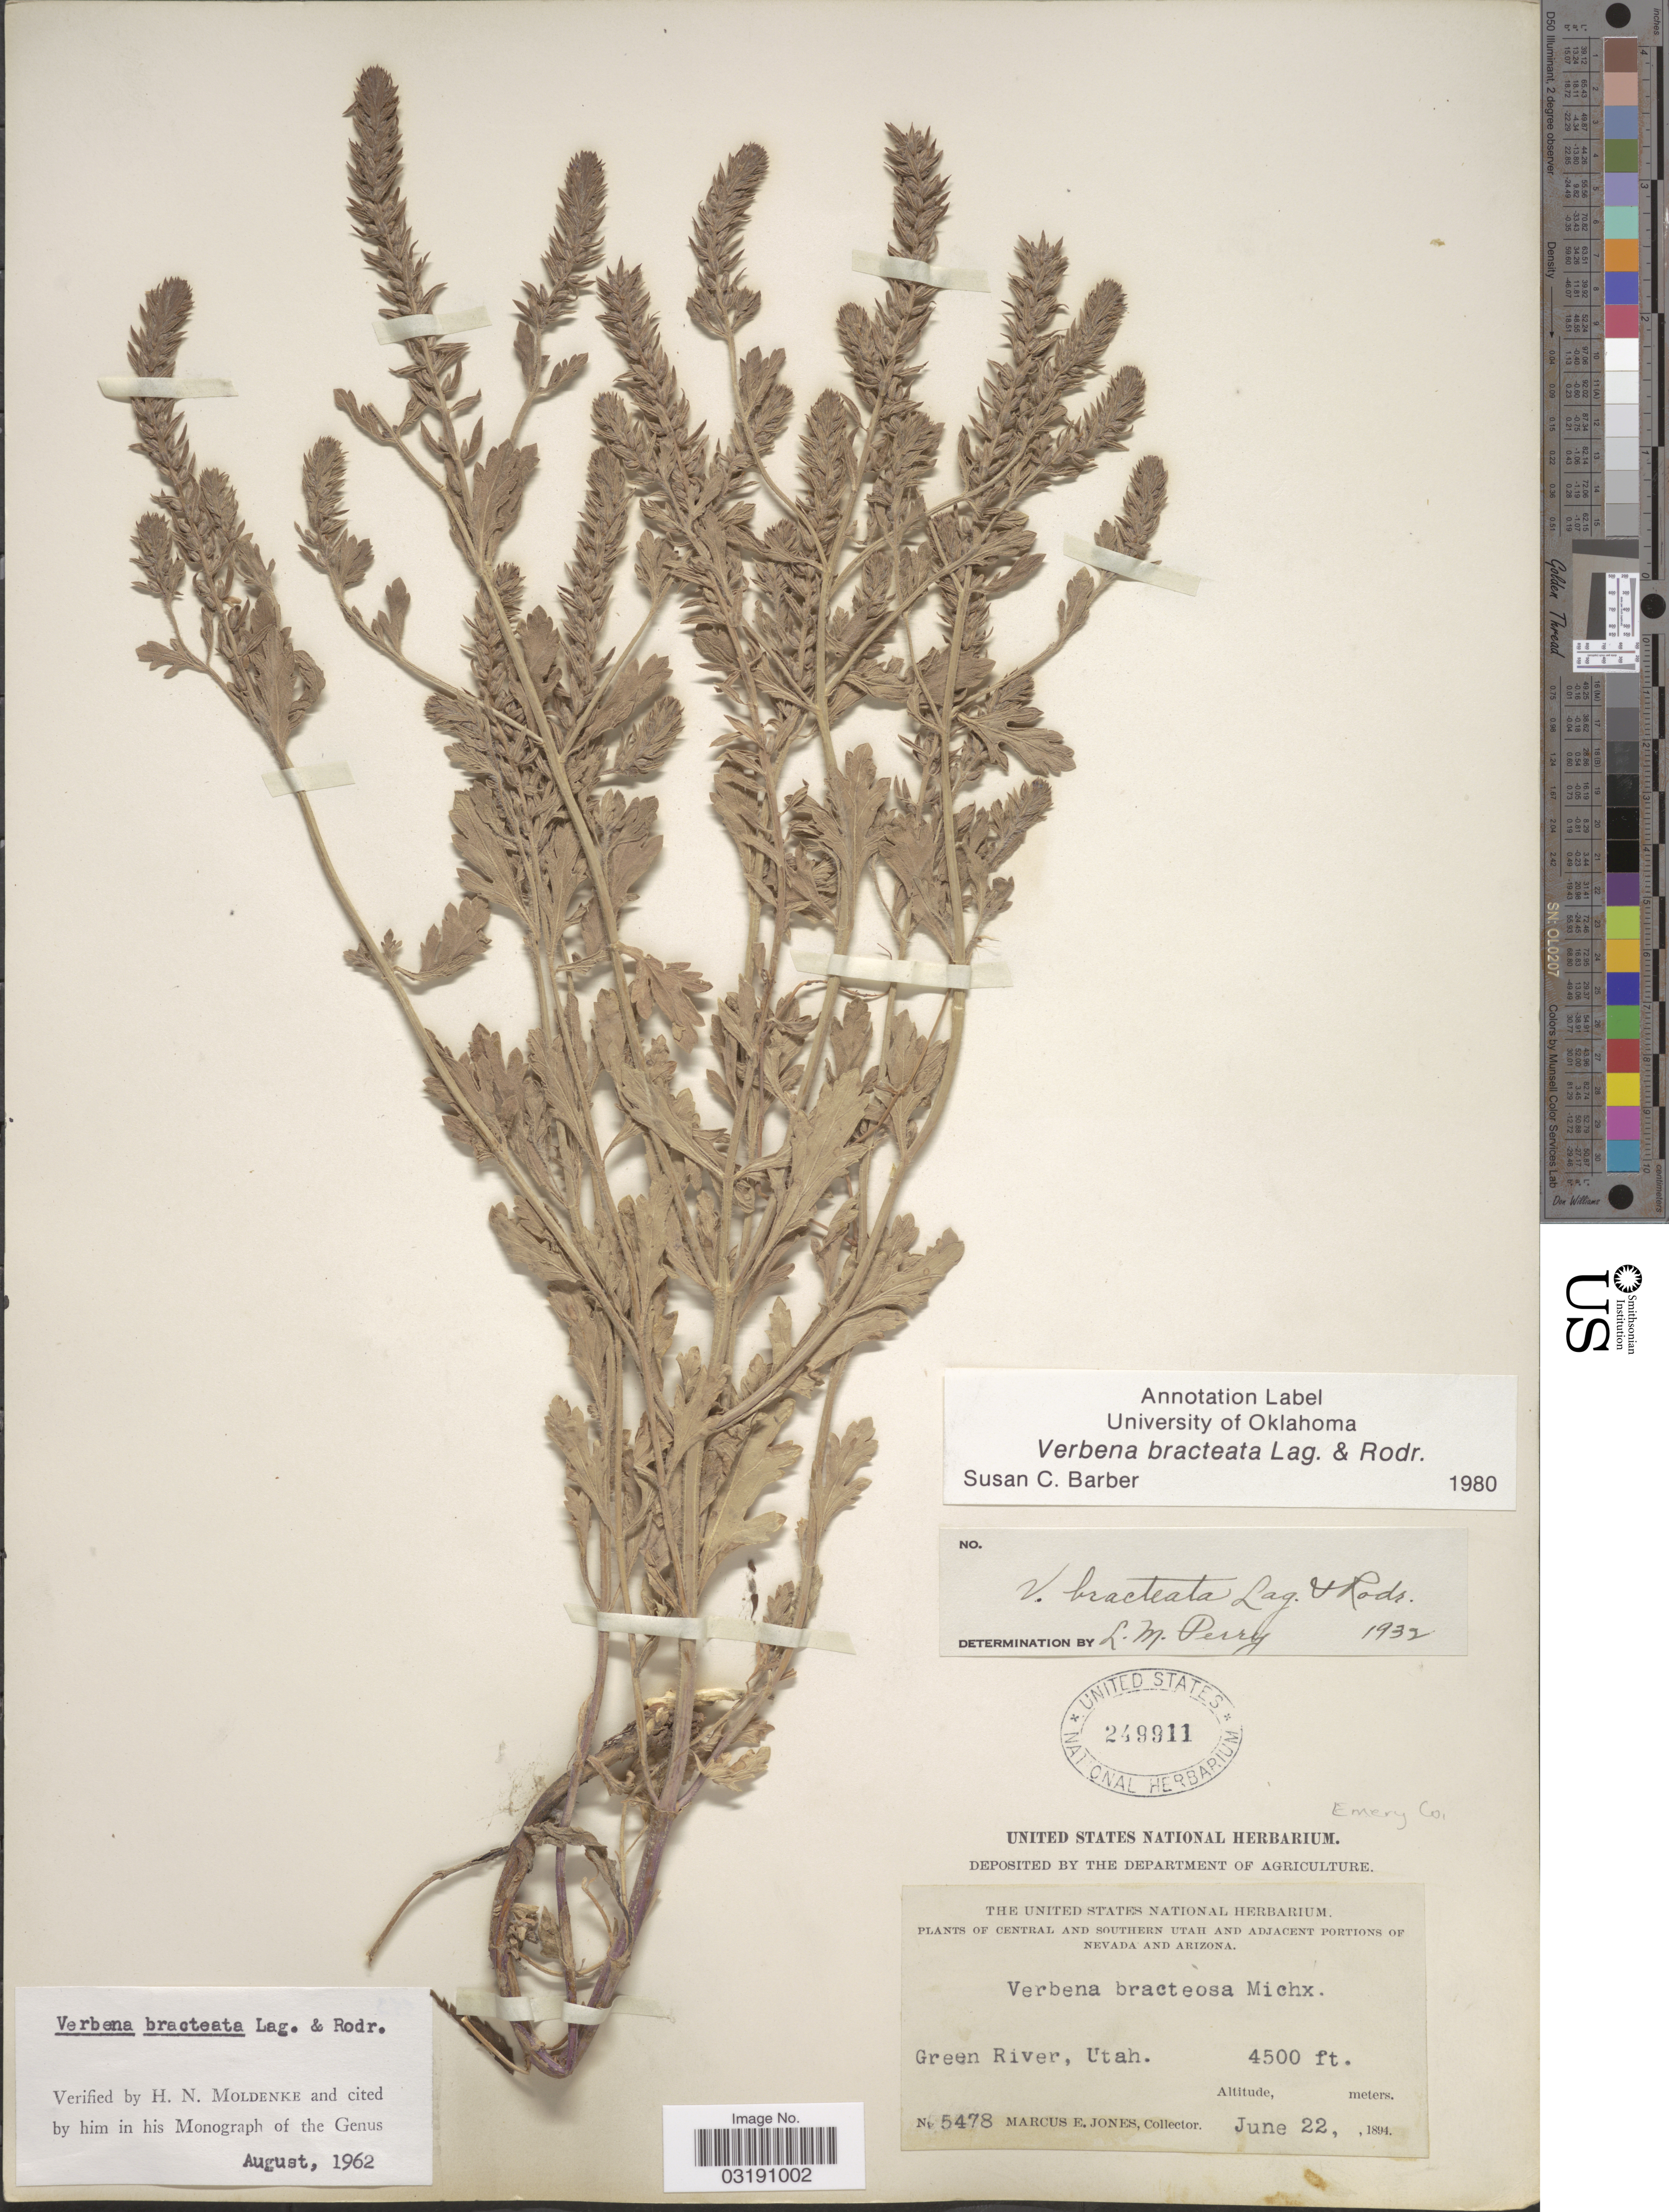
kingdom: Plantae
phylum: Tracheophyta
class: Magnoliopsida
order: Lamiales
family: Verbenaceae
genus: Verbena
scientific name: Verbena bracteata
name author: Cav. ex Lag. & Rodr.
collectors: M. E. Jones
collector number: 5478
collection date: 1894-06-22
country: United States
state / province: Utah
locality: Central and southern Utah. Green River. Emery Co.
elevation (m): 1372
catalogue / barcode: US 249911